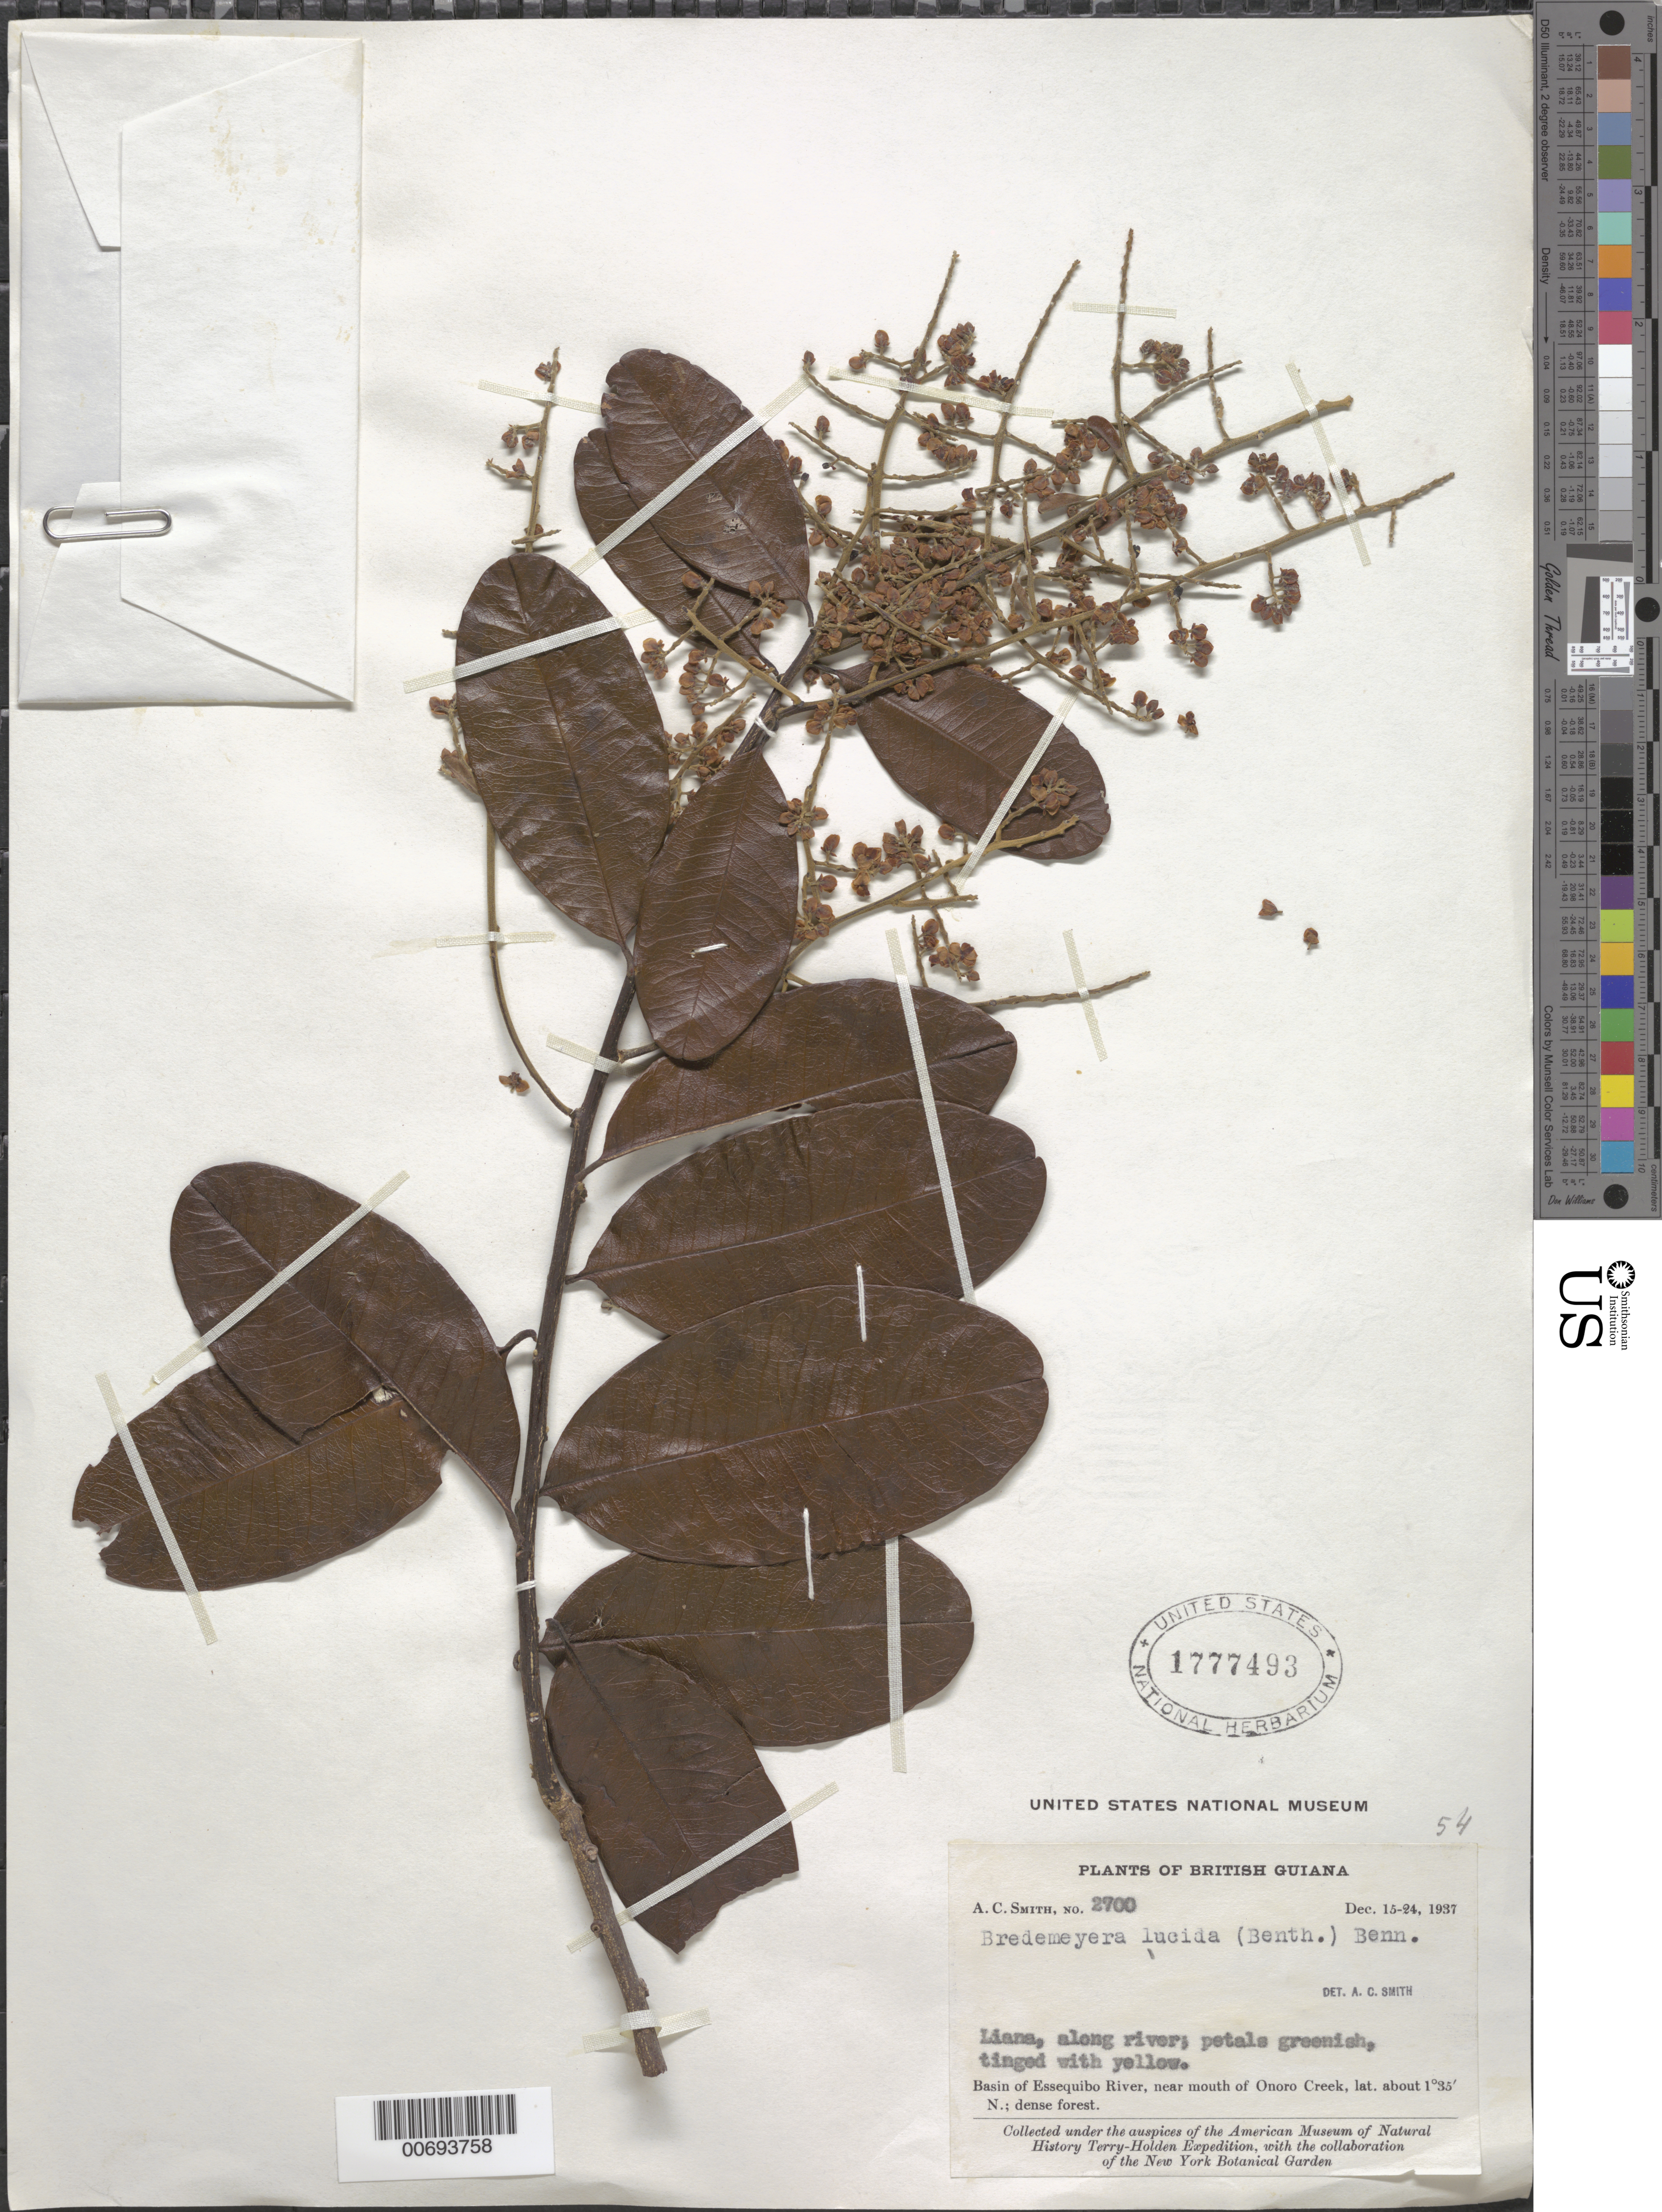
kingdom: Plantae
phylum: Tracheophyta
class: Magnoliopsida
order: Fabales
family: Polygalaceae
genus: Bredemeyera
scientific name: Bredemeyera lucida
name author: (Benth.) Klotzsch ex Hassk.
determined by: Smith, A. C.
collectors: A. C. Smith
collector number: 2700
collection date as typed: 15-Dec-37 to 24-Dec-37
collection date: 1937-12-15/1937-12-24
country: Guyana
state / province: U. Takutu-U. Essequibo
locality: Onoro Creek (near mouth), Essequibo River basin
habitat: Dense forest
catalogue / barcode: US 1777493